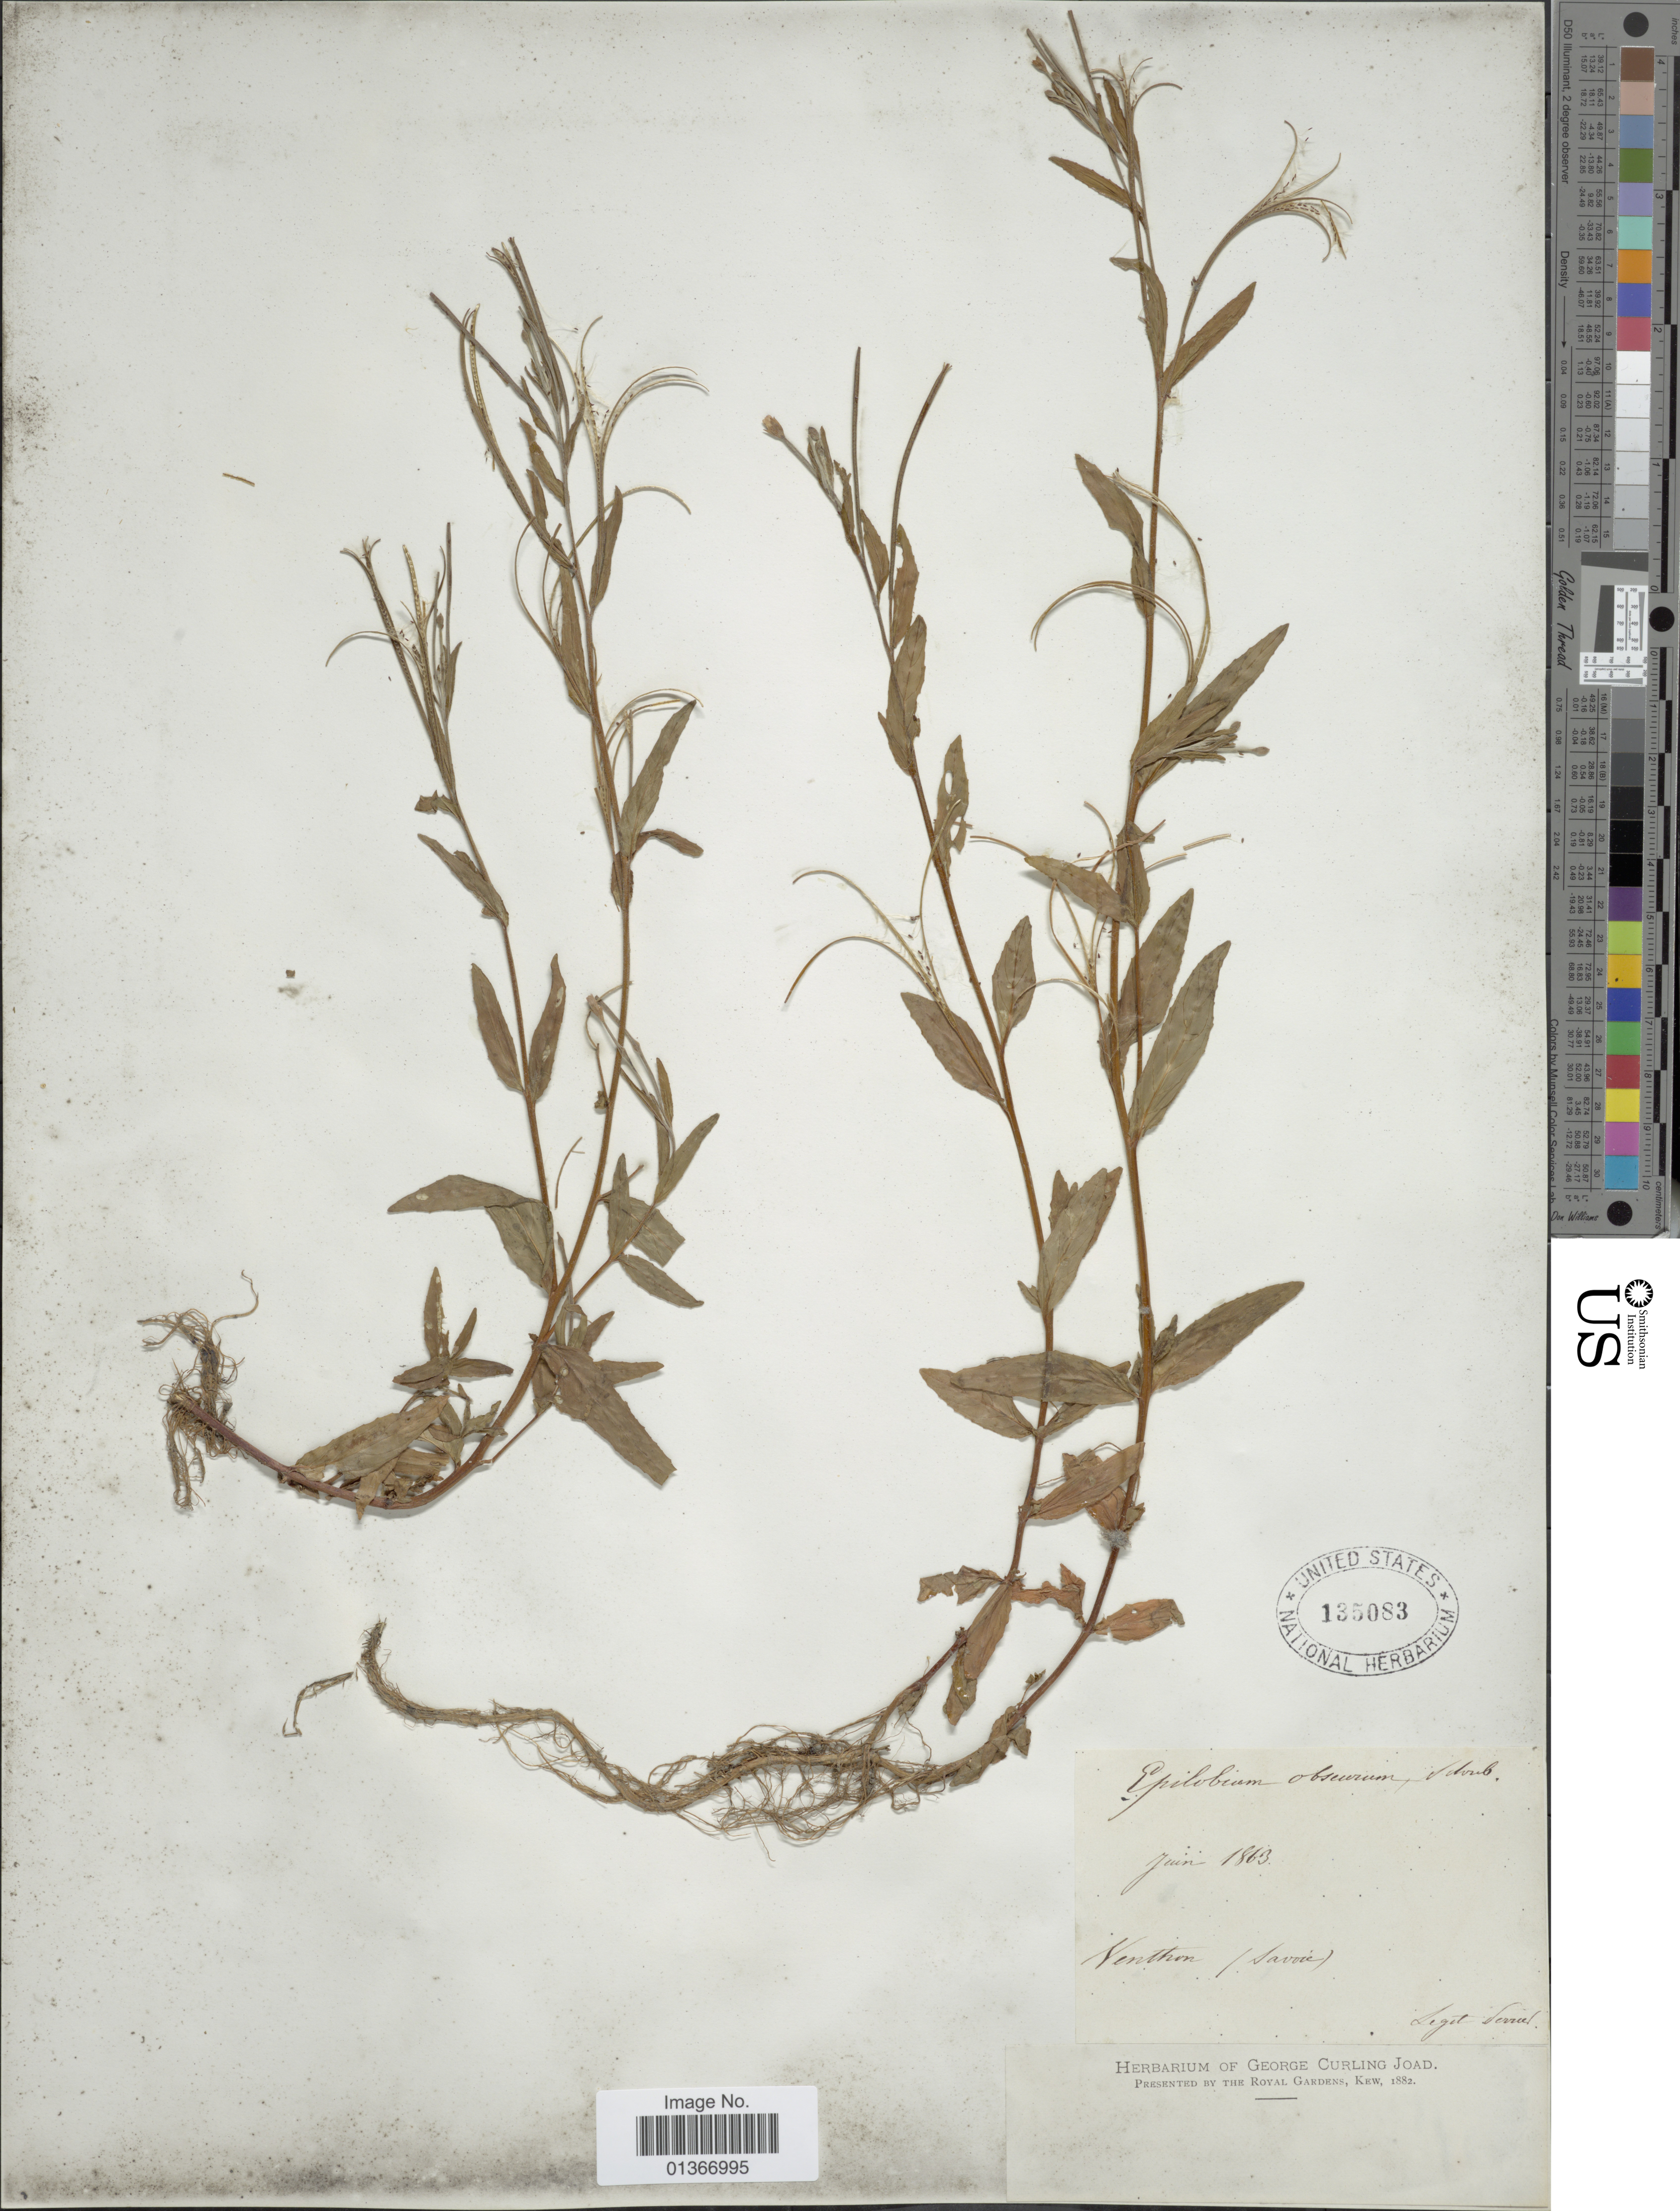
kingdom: Plantae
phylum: Tracheophyta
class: Magnoliopsida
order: Myrtales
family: Onagraceae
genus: Epilobium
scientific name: Epilobium obscurum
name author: Schreb.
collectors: Perrier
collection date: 1863-06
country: France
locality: Venthon (Savoie).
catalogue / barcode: US 135083